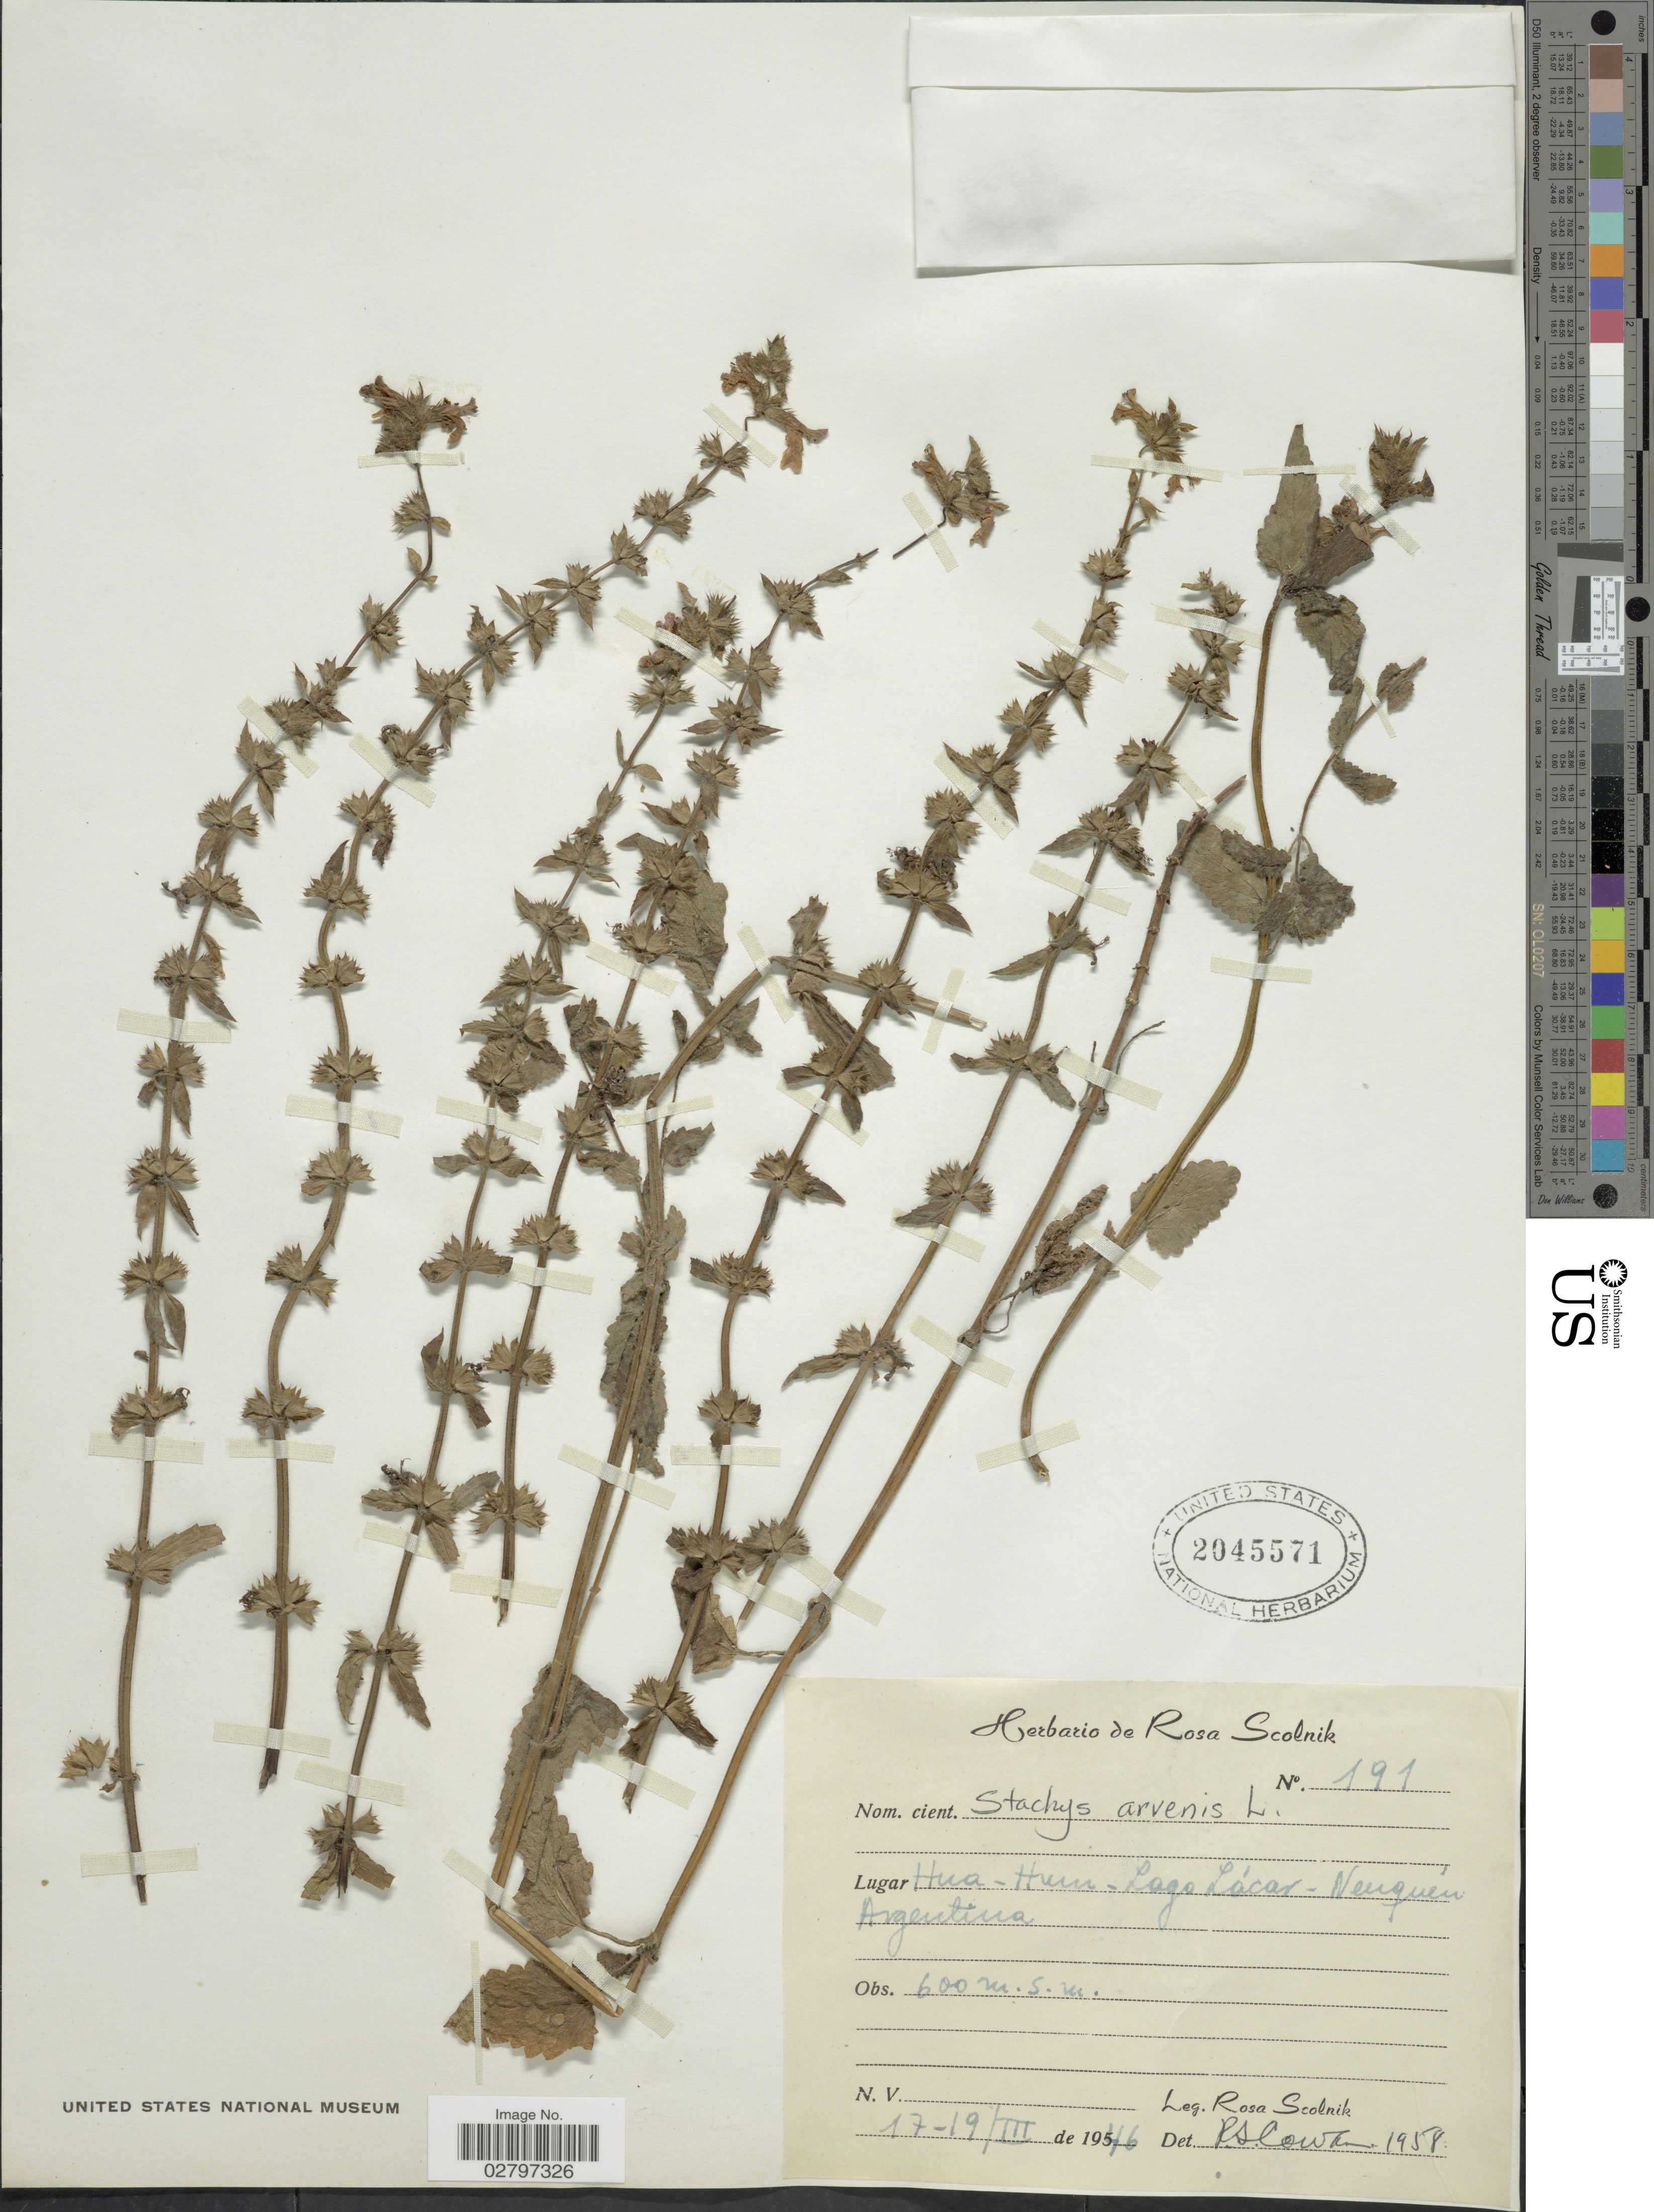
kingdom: Plantae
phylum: Tracheophyta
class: Magnoliopsida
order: Lamiales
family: Lamiaceae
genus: Stachys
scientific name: Stachys arvensis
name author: (L.) L.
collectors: R. Scolnik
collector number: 191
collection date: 1946-03-17/1946-03-19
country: Argentina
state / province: Neuquen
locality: Hua-hum - Lago Lácar.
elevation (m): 600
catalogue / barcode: US 2045571